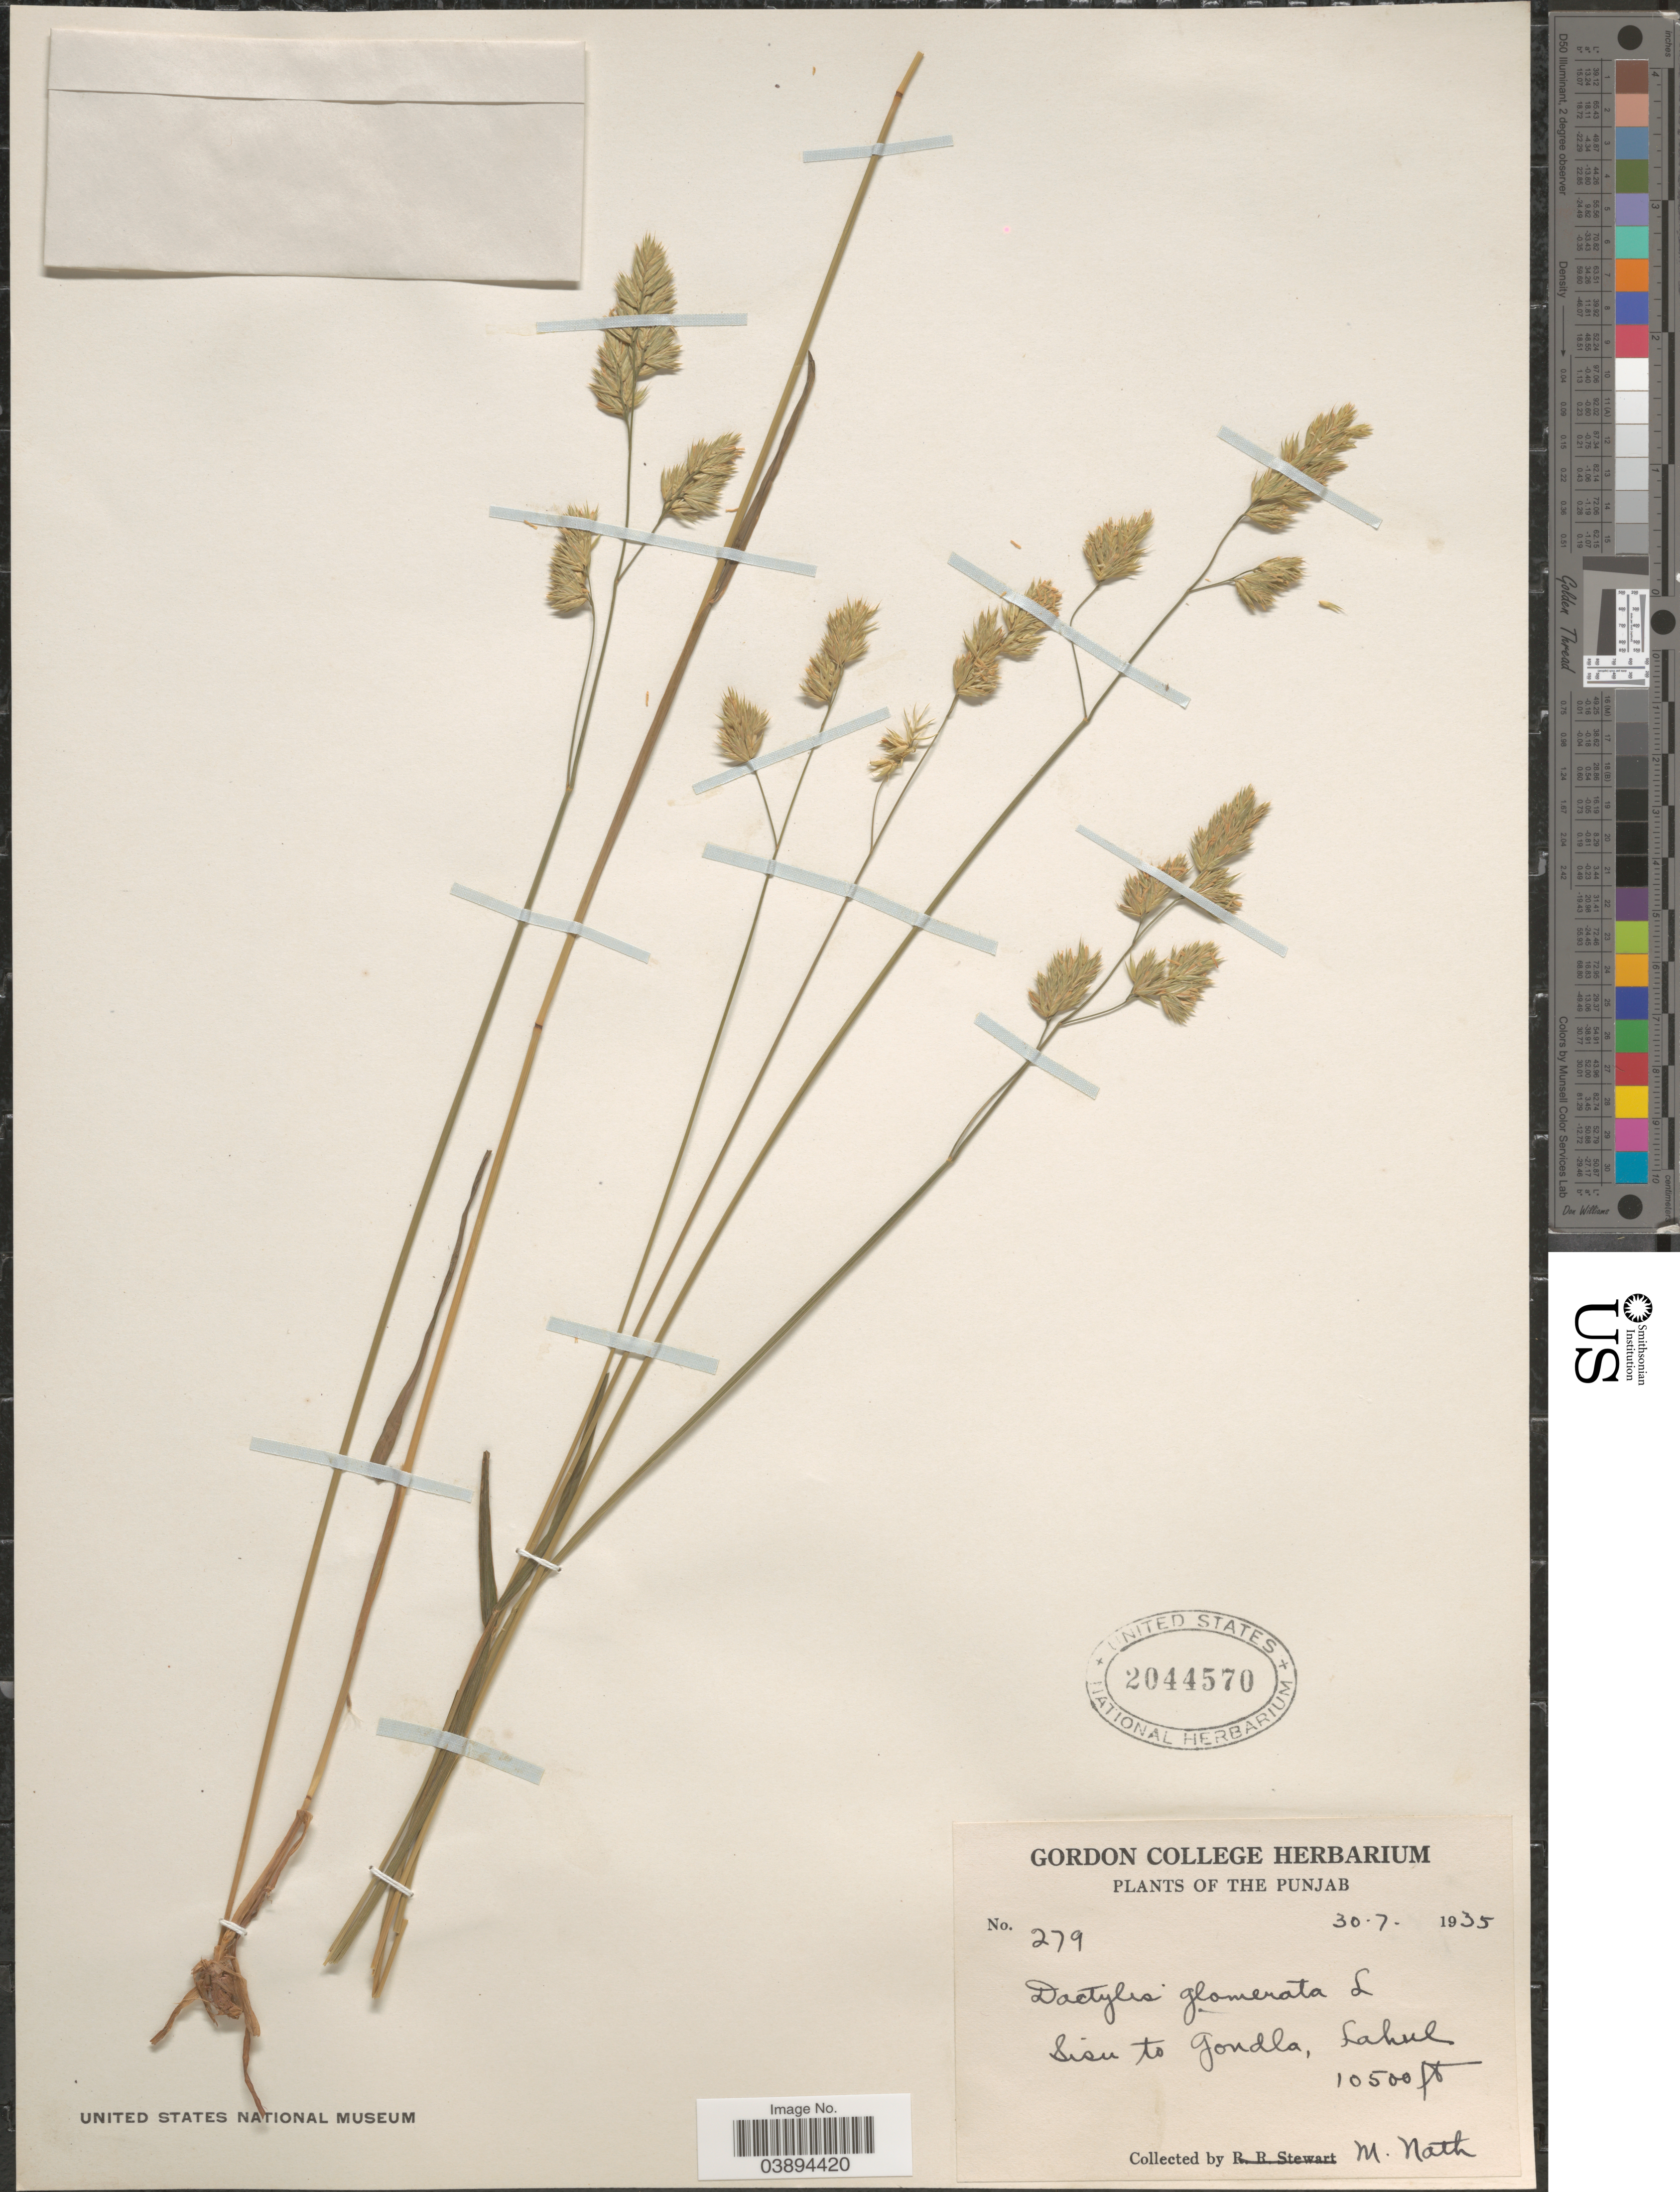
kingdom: Plantae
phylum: Tracheophyta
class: Liliopsida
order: Poales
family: Poaceae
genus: Dactylis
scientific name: Dactylis glomerata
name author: L.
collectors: M. Nath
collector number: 279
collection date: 1935-07-30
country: India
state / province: Punjab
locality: The Punjab. Sisu to Gondla, Lahul.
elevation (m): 3200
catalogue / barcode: US 2044570